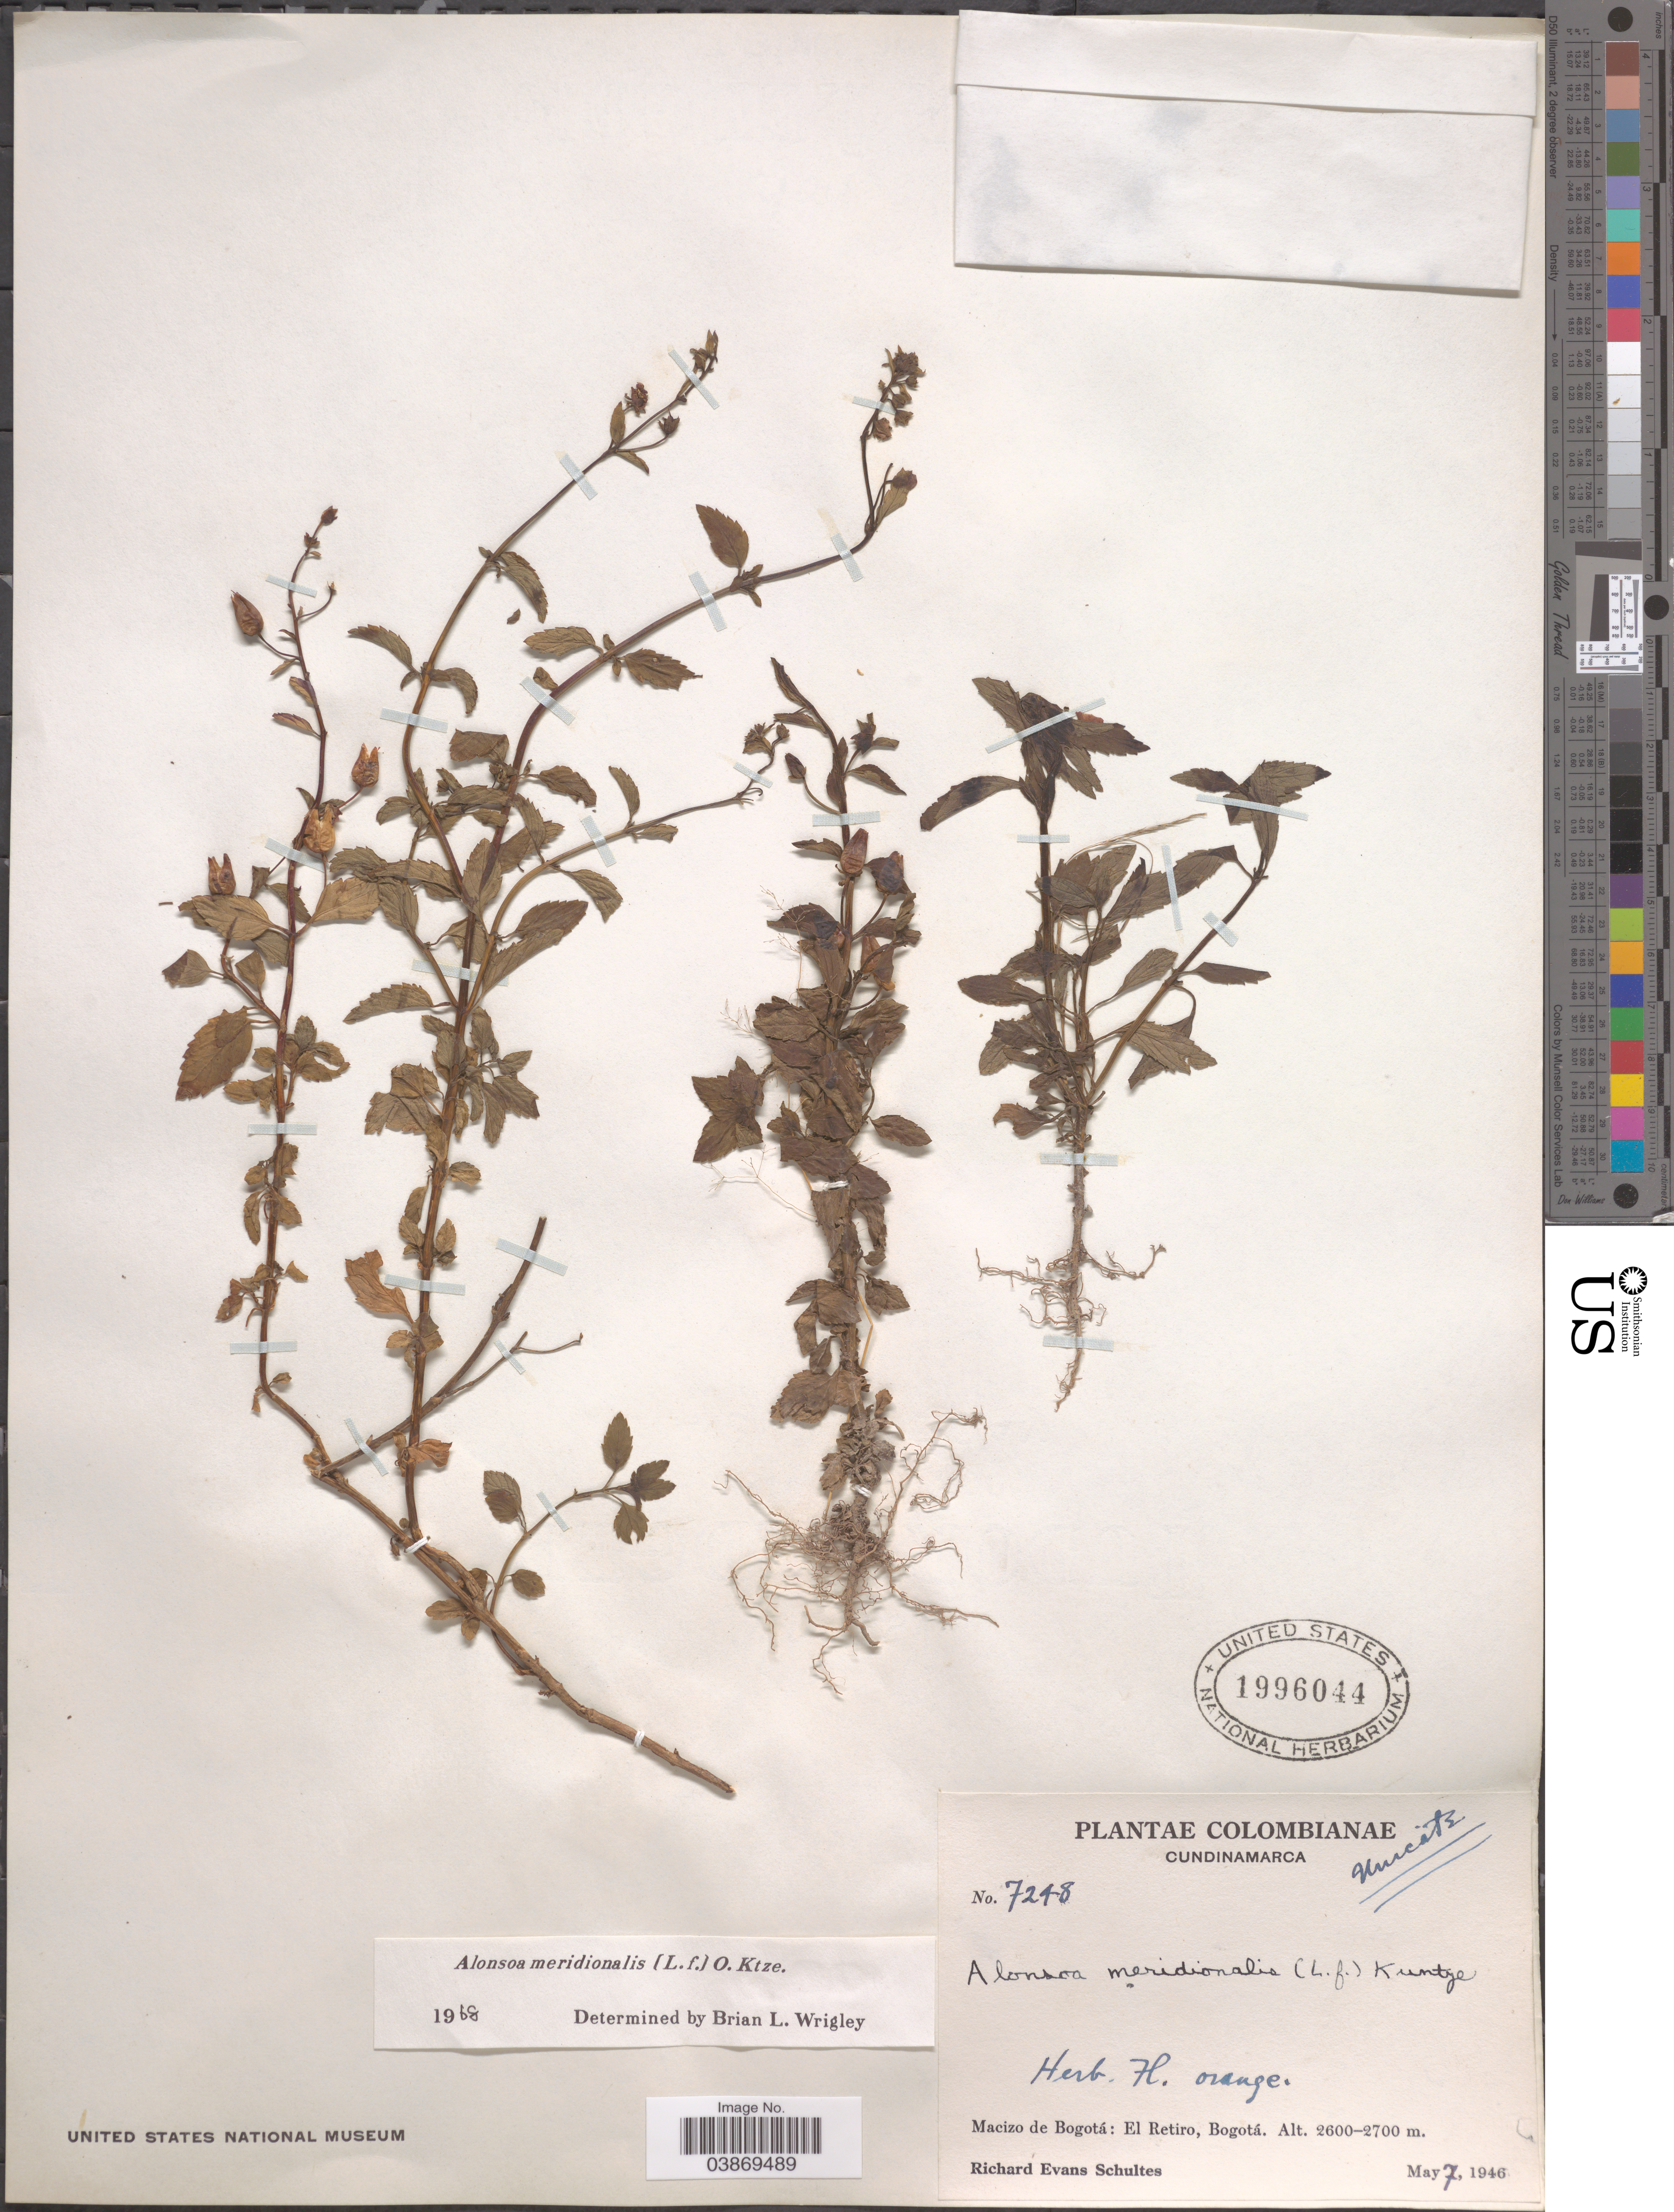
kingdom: Plantae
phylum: Tracheophyta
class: Magnoliopsida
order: Lamiales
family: Scrophulariaceae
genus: Alonsoa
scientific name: Alonsoa meridionalis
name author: (L. f.) Kuntze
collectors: R. E. Schultes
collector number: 7248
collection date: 1946-05-07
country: Colombia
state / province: Cundinamarca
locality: Macizo de Bogotá: El Retiro, Bogotá.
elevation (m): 2600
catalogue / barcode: US 1996044